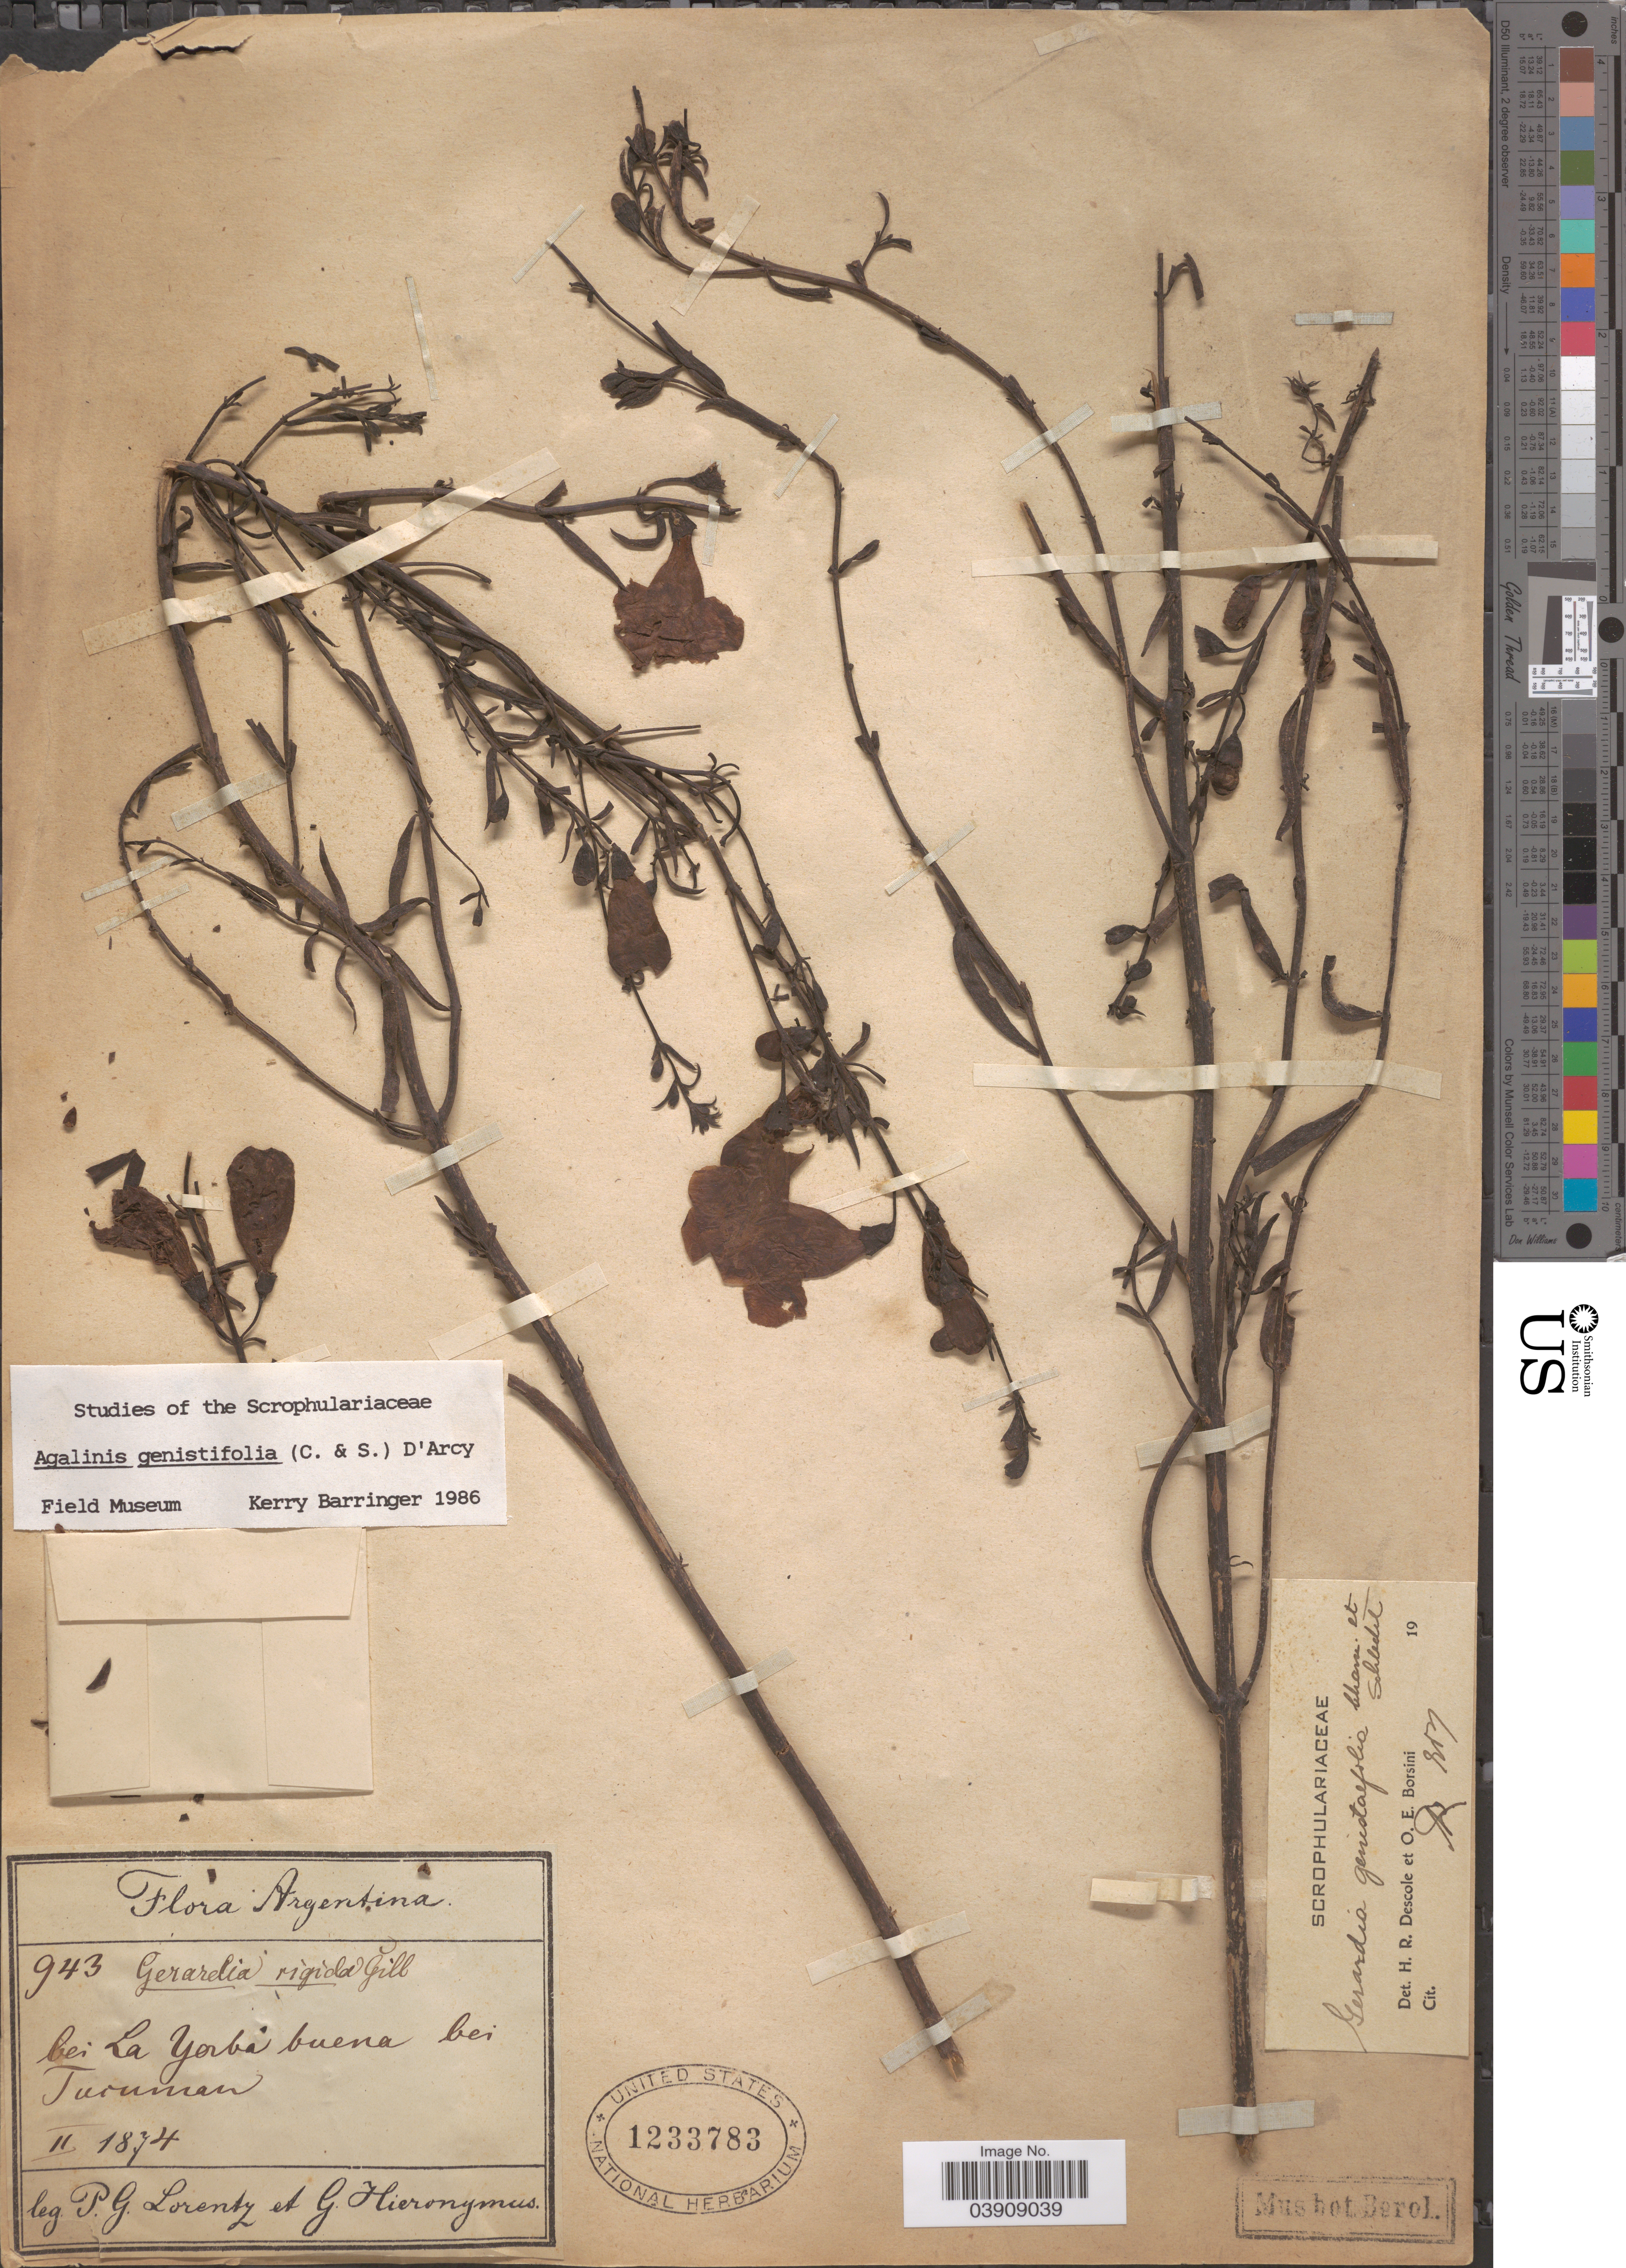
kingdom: Plantae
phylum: Tracheophyta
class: Magnoliopsida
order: Lamiales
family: Orobanchaceae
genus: Agalinis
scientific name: Agalinis genistifolia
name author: (Cham. & Schltdl.) D'Arcy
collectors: P. G. Lorentz & G. H. Hieronymus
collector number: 943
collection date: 1874-02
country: Argentina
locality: Bei La Yerbá buena bei Tucuman.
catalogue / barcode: US 1233783